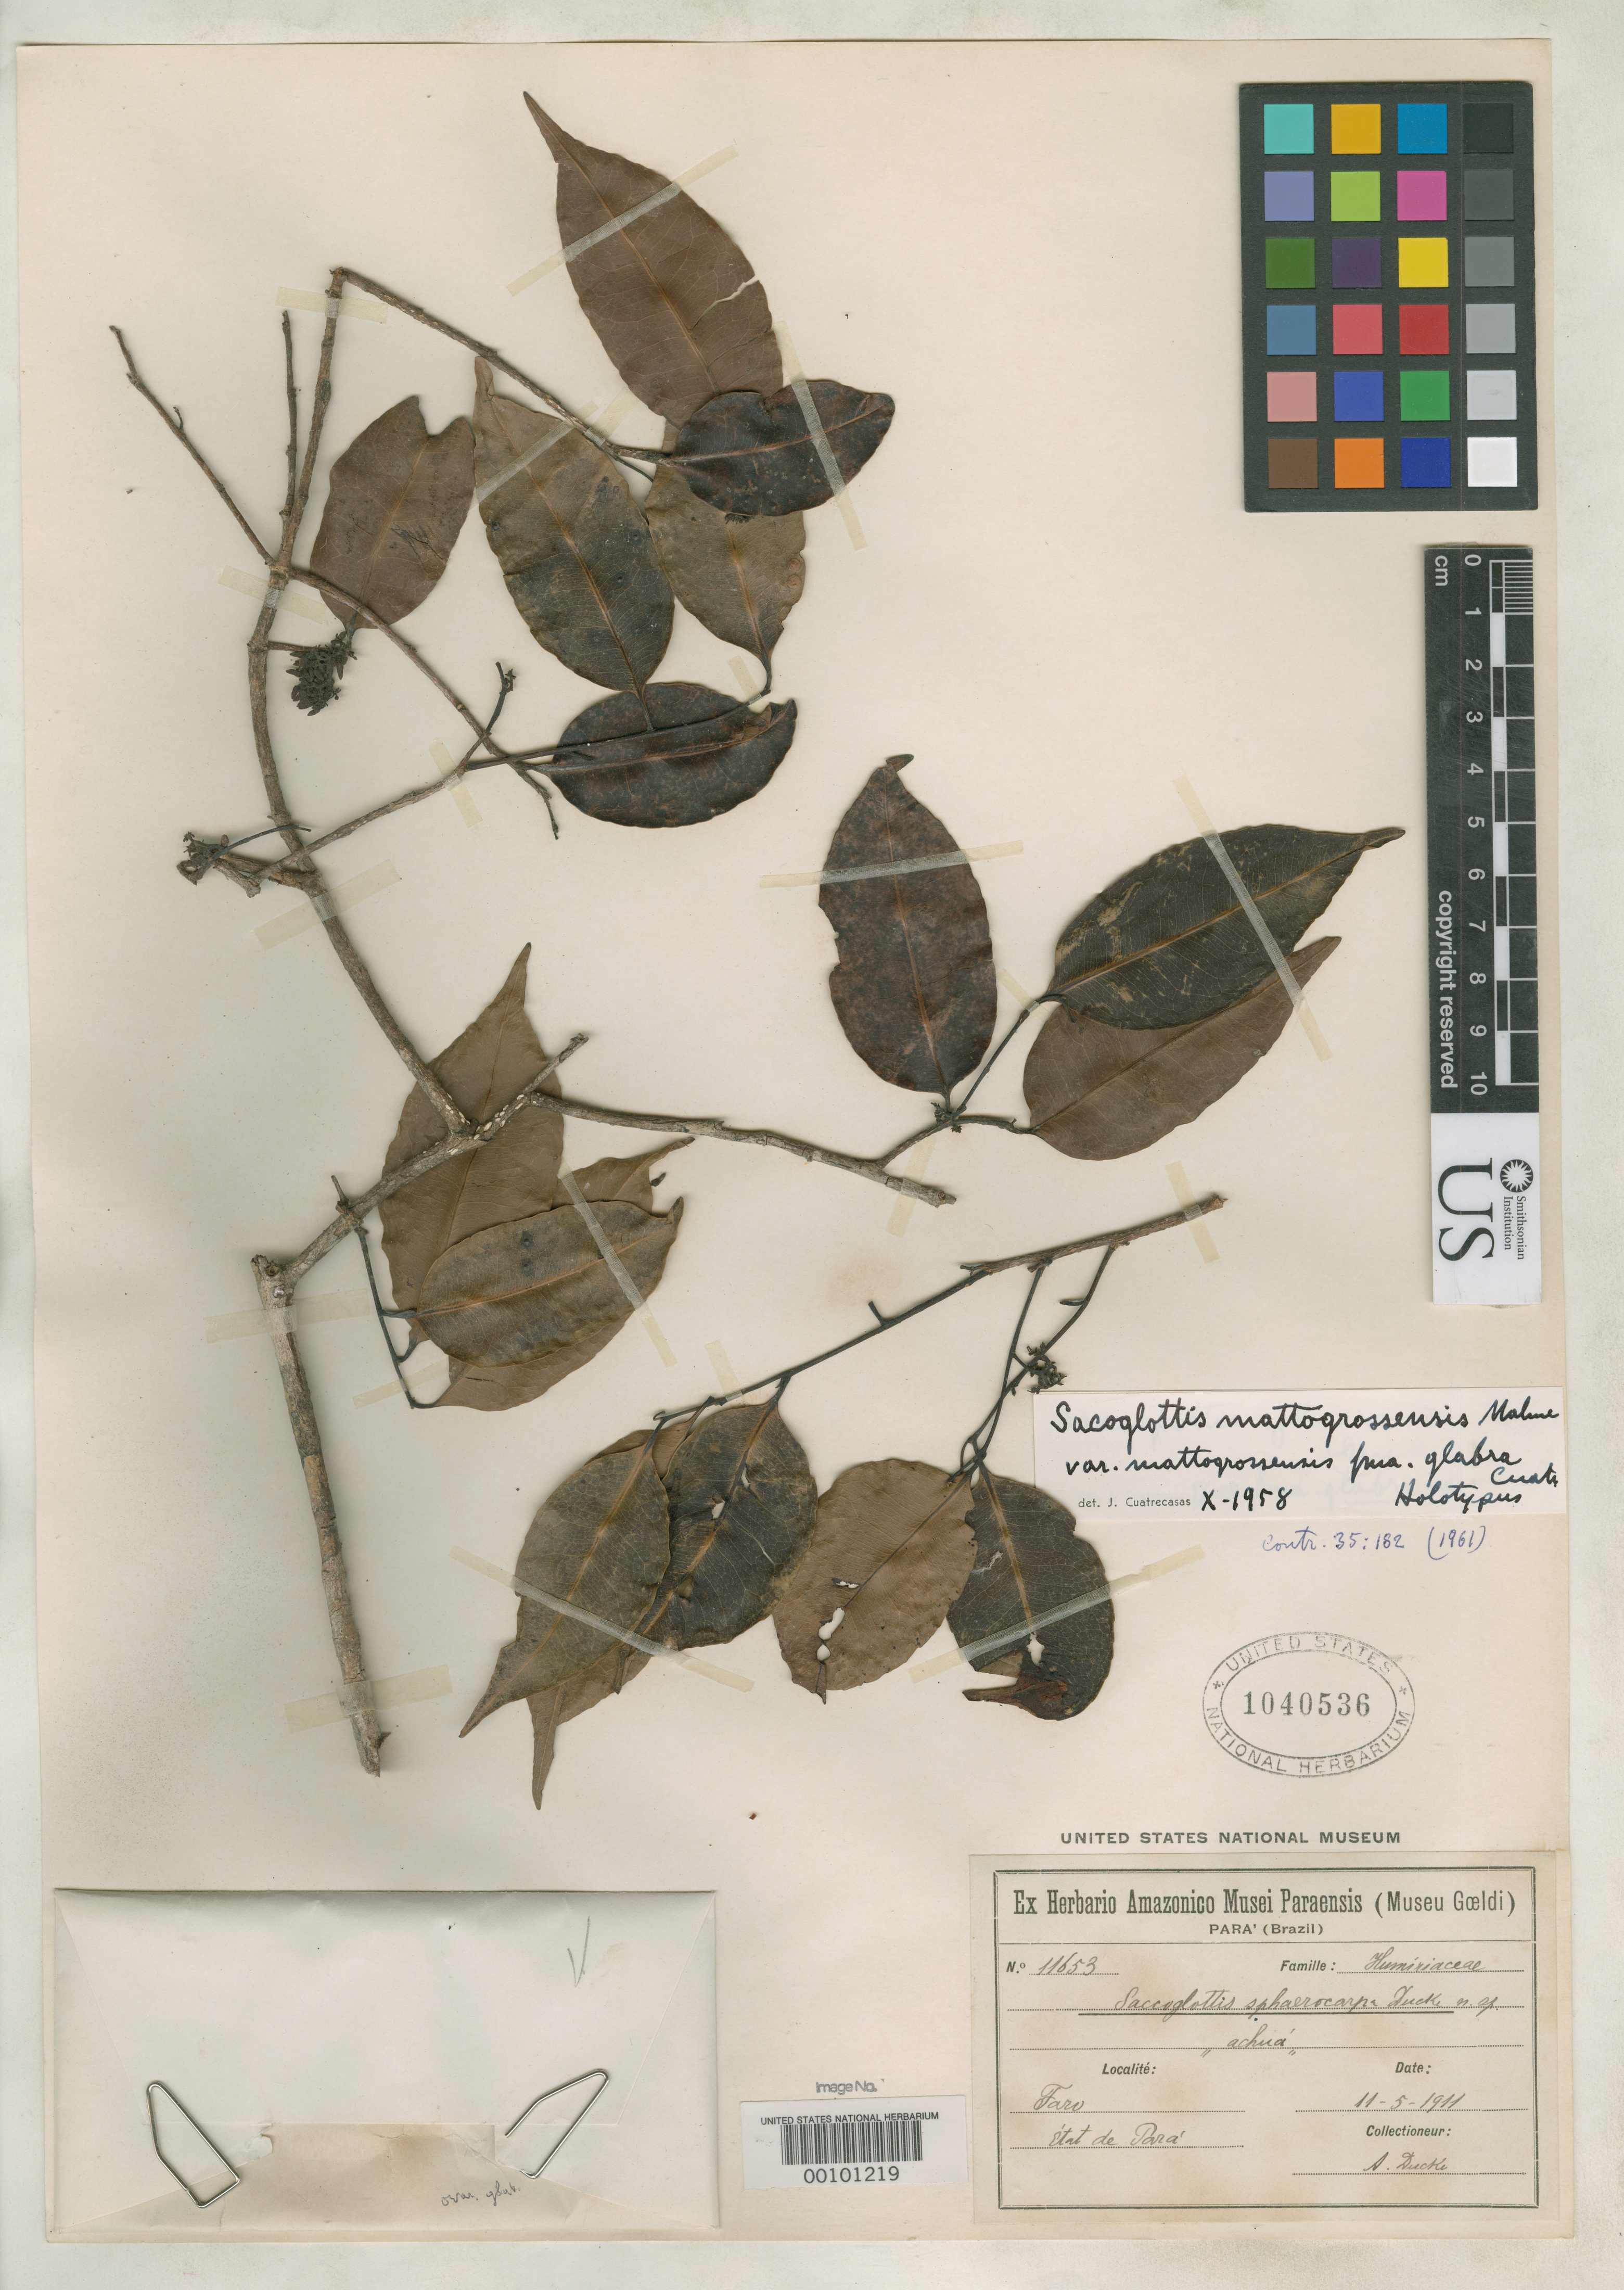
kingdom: Plantae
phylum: Tracheophyta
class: Magnoliopsida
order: Malpighiales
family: Humiriaceae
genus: Sacoglottis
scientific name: Sacoglottis mattogrossensis f. glabra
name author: Cuatrec.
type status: Holotype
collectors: A. Ducke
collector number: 11653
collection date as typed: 11 May 1911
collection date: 1911-05-11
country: Brazil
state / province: Pará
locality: Near Faro.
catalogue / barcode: US 1040536